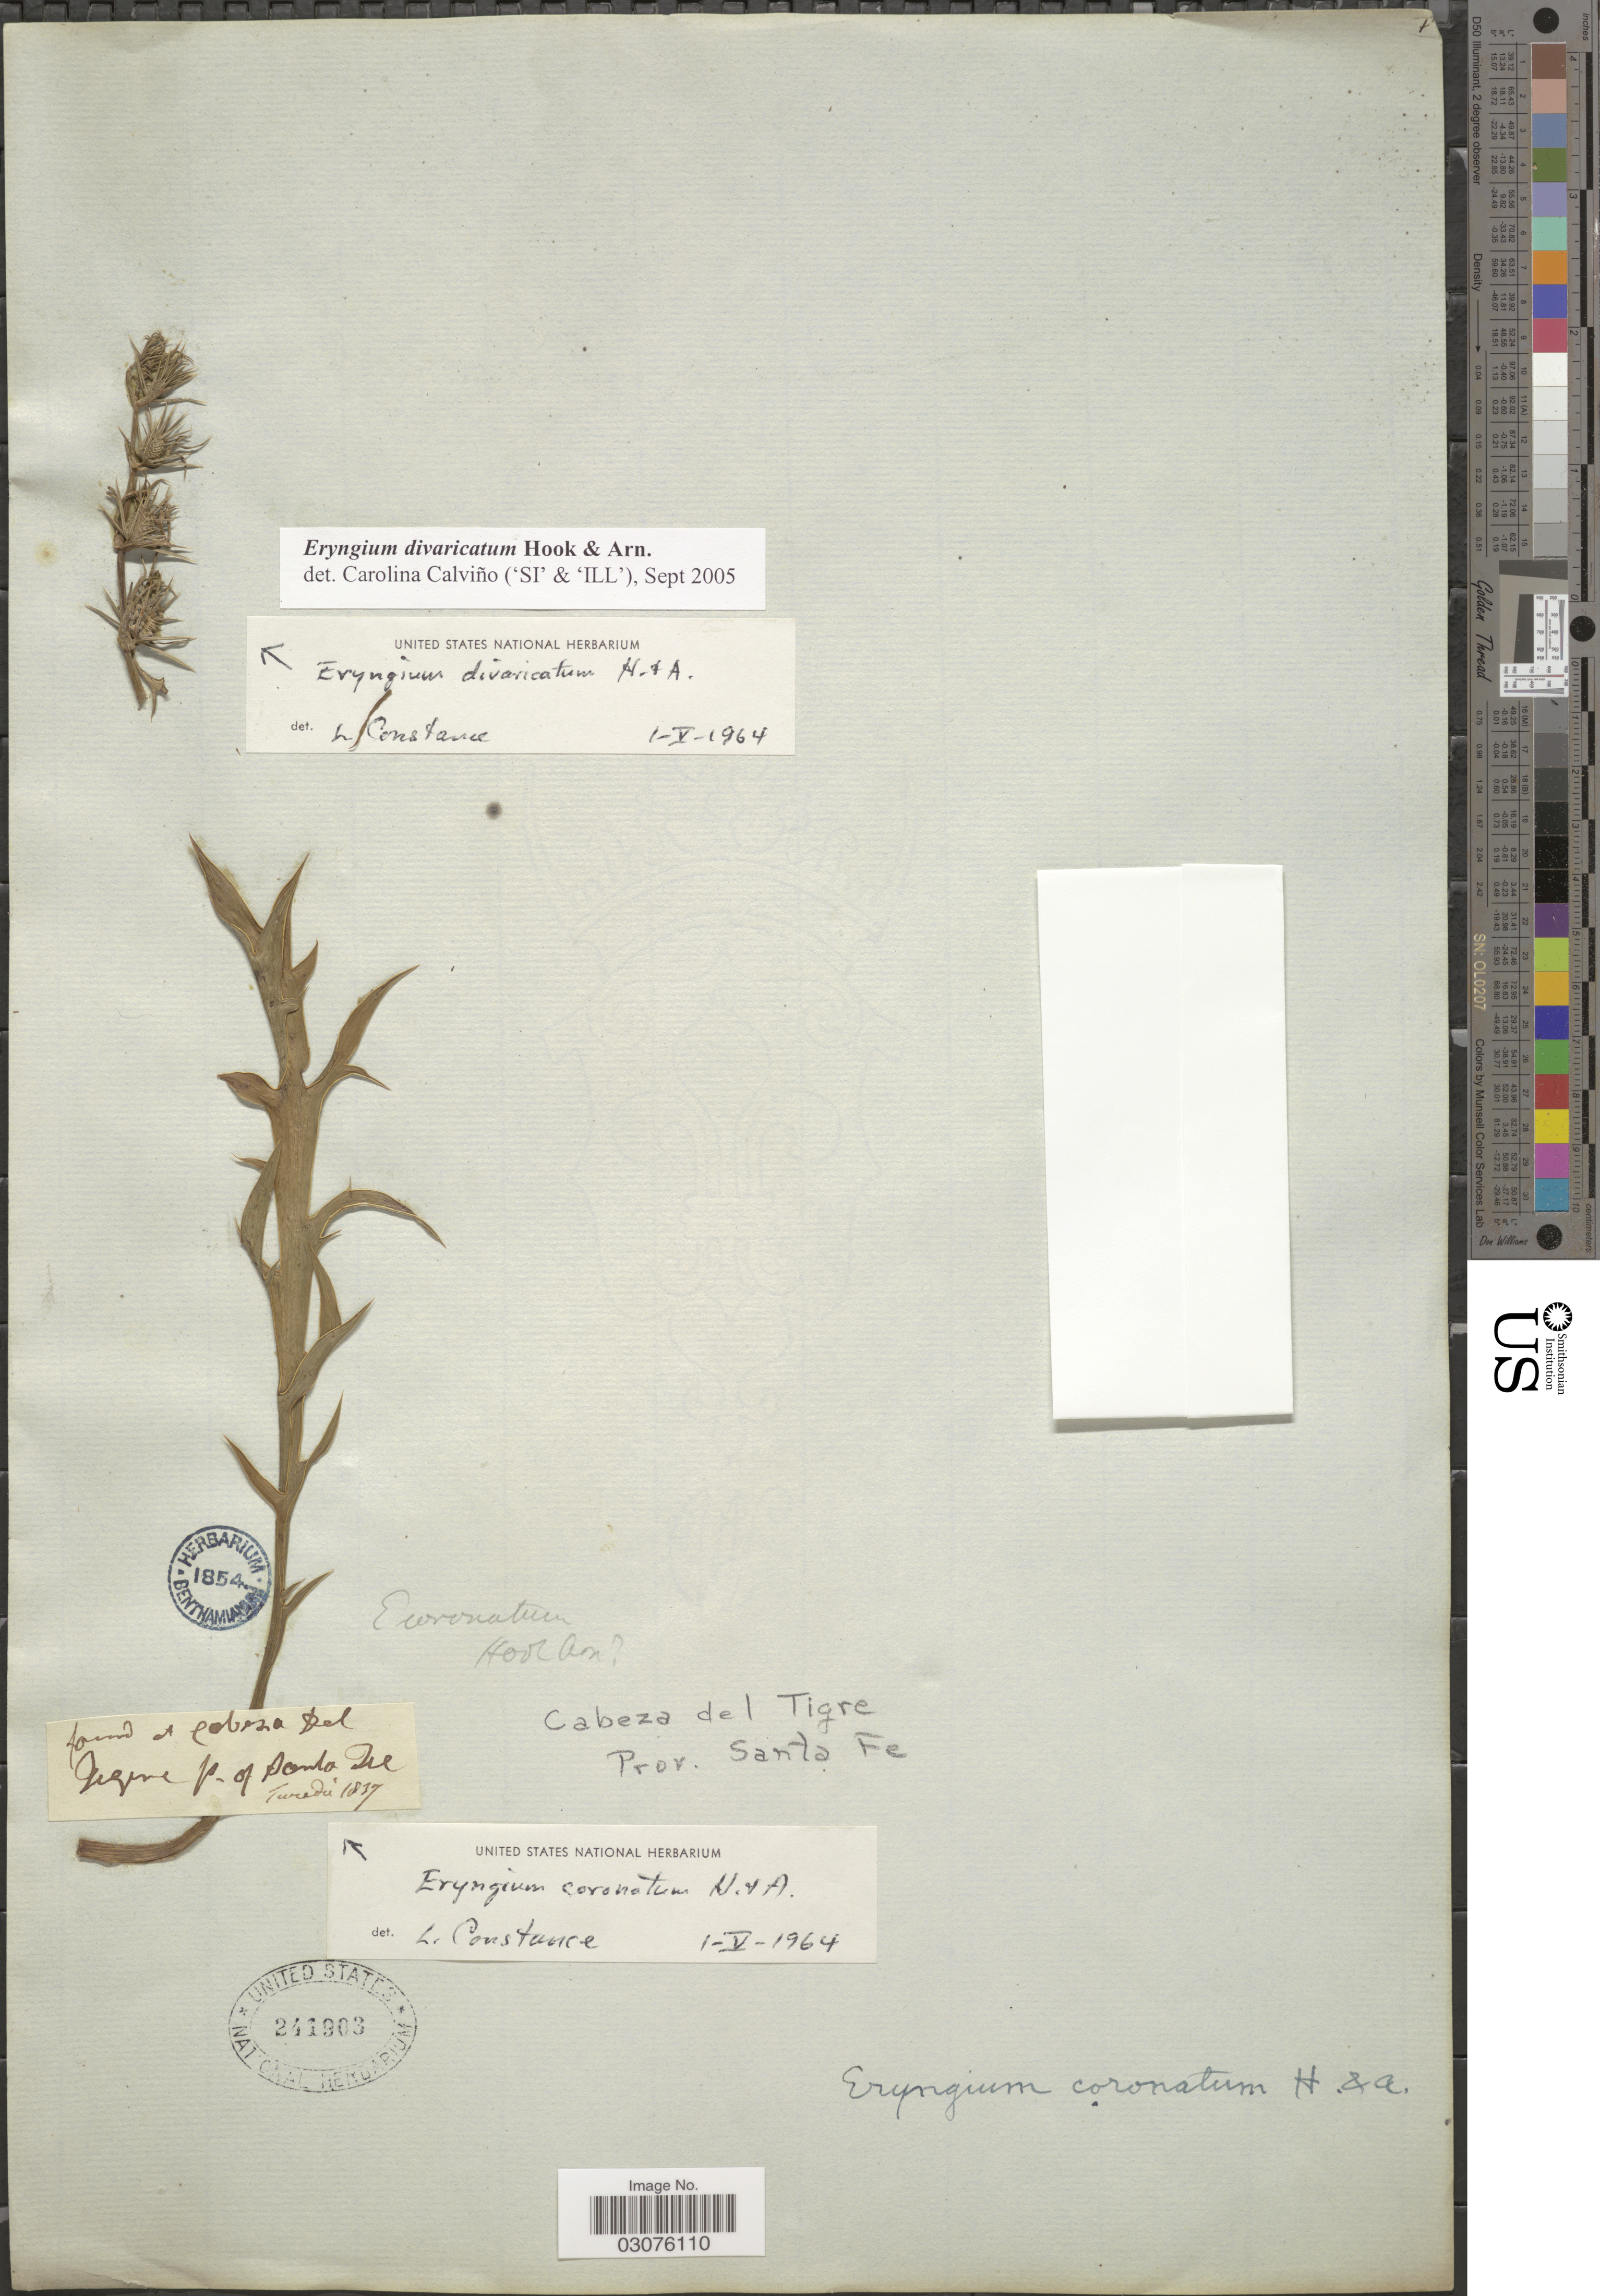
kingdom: Plantae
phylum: Tracheophyta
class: Magnoliopsida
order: Apiales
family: Apiaceae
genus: Eryngium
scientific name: Eryngium divaricatum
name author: Hook. & Arn.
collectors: Turadu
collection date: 1837-02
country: Argentina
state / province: Santa Fe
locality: Cabeza del Tigre. Prov. Santa Fe.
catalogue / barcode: US 241903